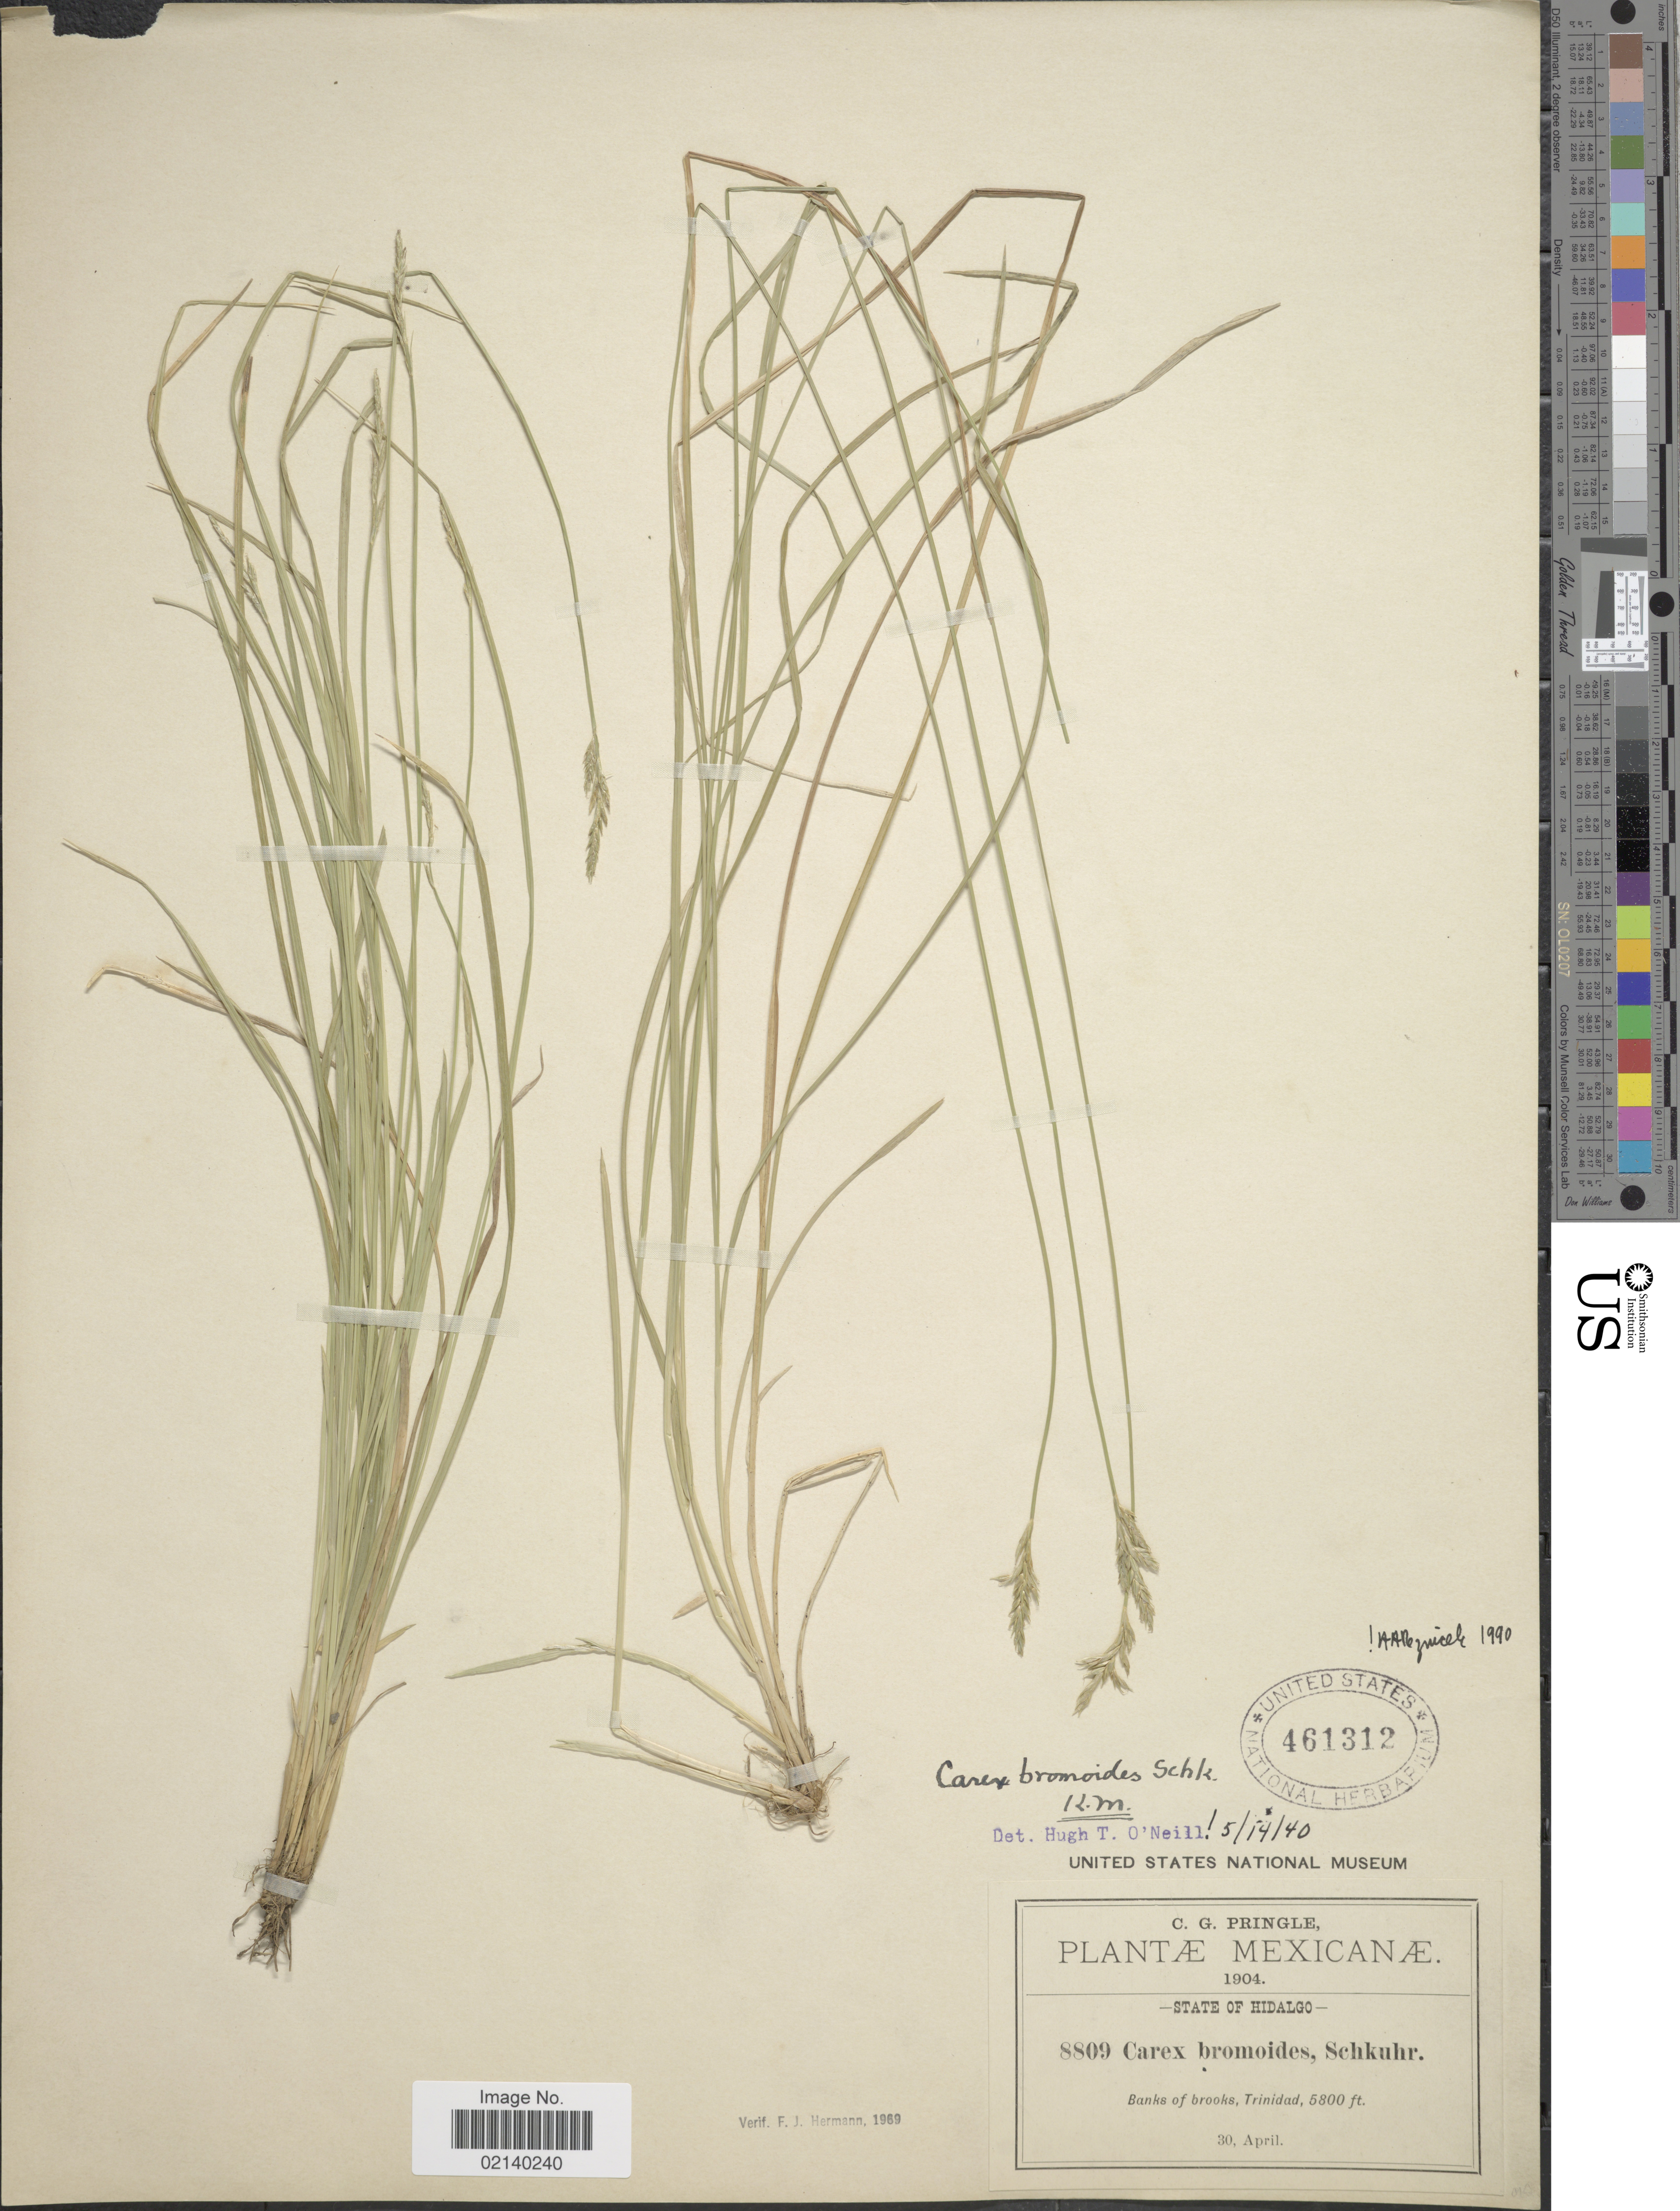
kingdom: Plantae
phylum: Tracheophyta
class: Liliopsida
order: Poales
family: Cyperaceae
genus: Carex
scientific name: Carex bromoides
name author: Willd.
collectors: C. G. Pringle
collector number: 8809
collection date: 1904-04-30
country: Mexico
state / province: Hidalgo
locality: Banks of brooks, Trinidad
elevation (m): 1768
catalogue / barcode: US 461312